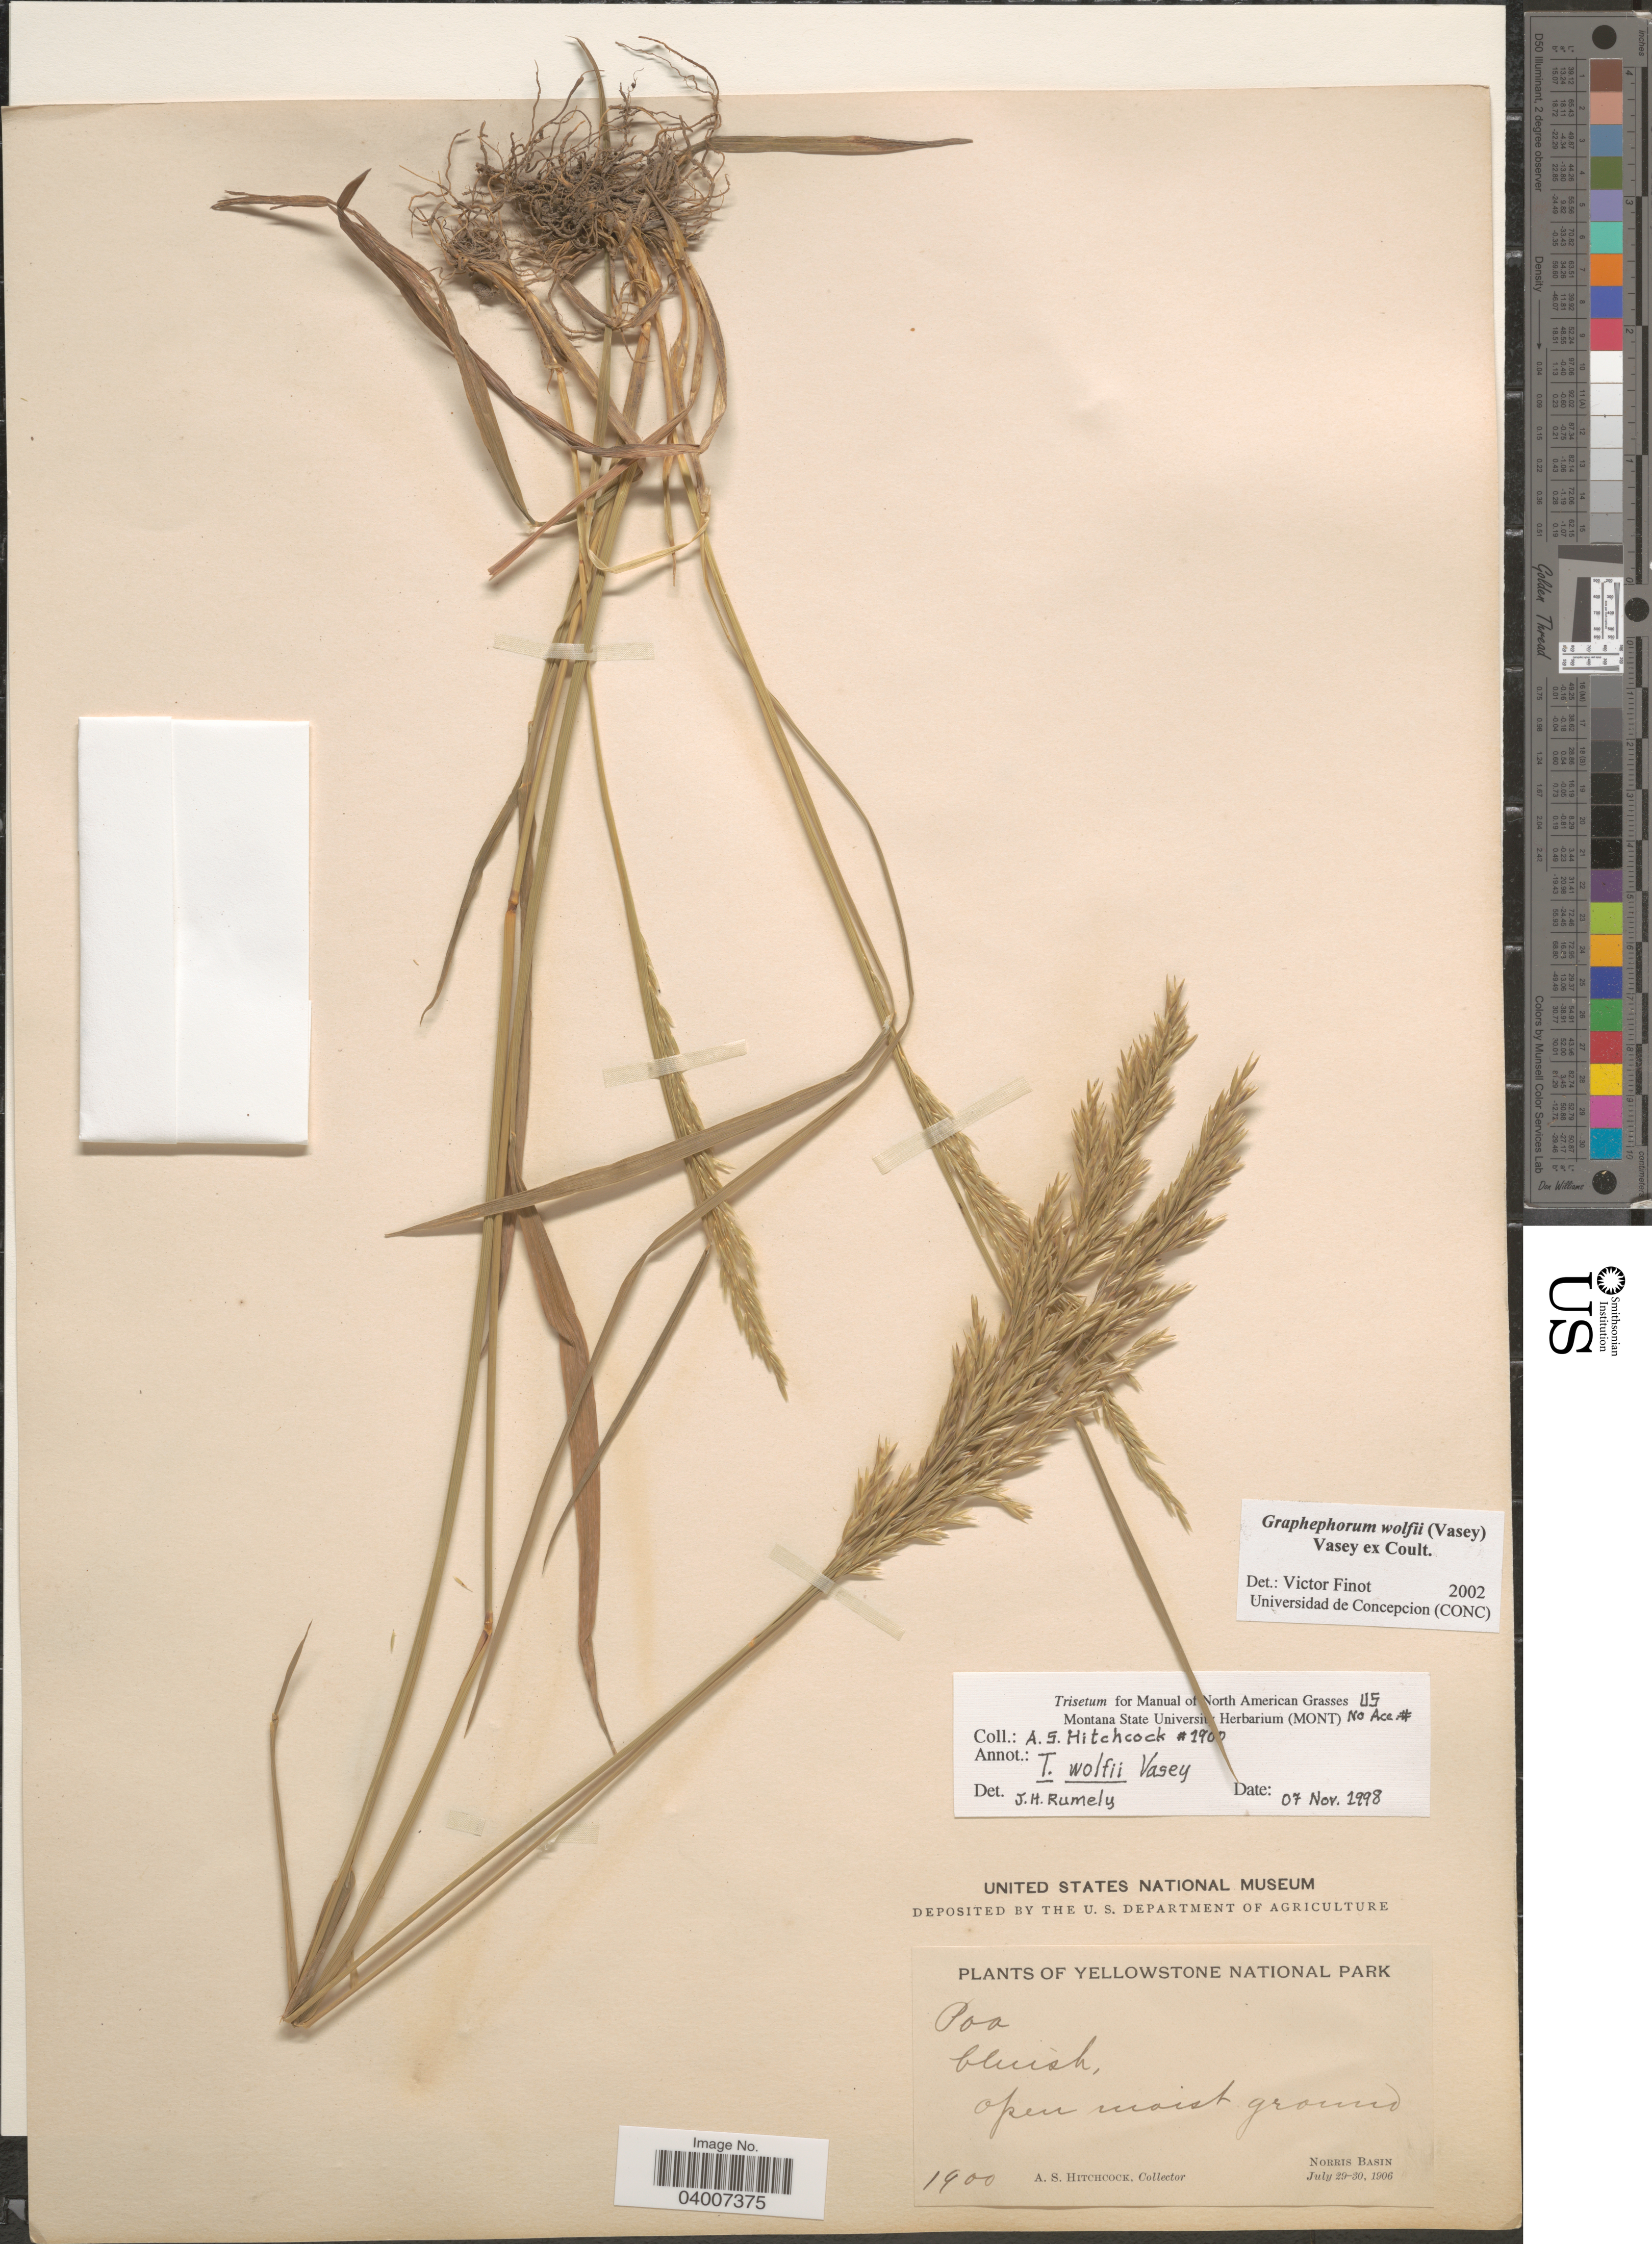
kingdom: Plantae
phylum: Tracheophyta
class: Liliopsida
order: Poales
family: Poaceae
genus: Graphephorum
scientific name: Graphephorum wolfii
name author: (E. Fourn.) Vasey ex Coult.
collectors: A. S. Hitchcock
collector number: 1900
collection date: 1906-07-29/1906-07-30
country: United States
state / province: Wyoming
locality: Yellowstone National Park. Norris Basin.